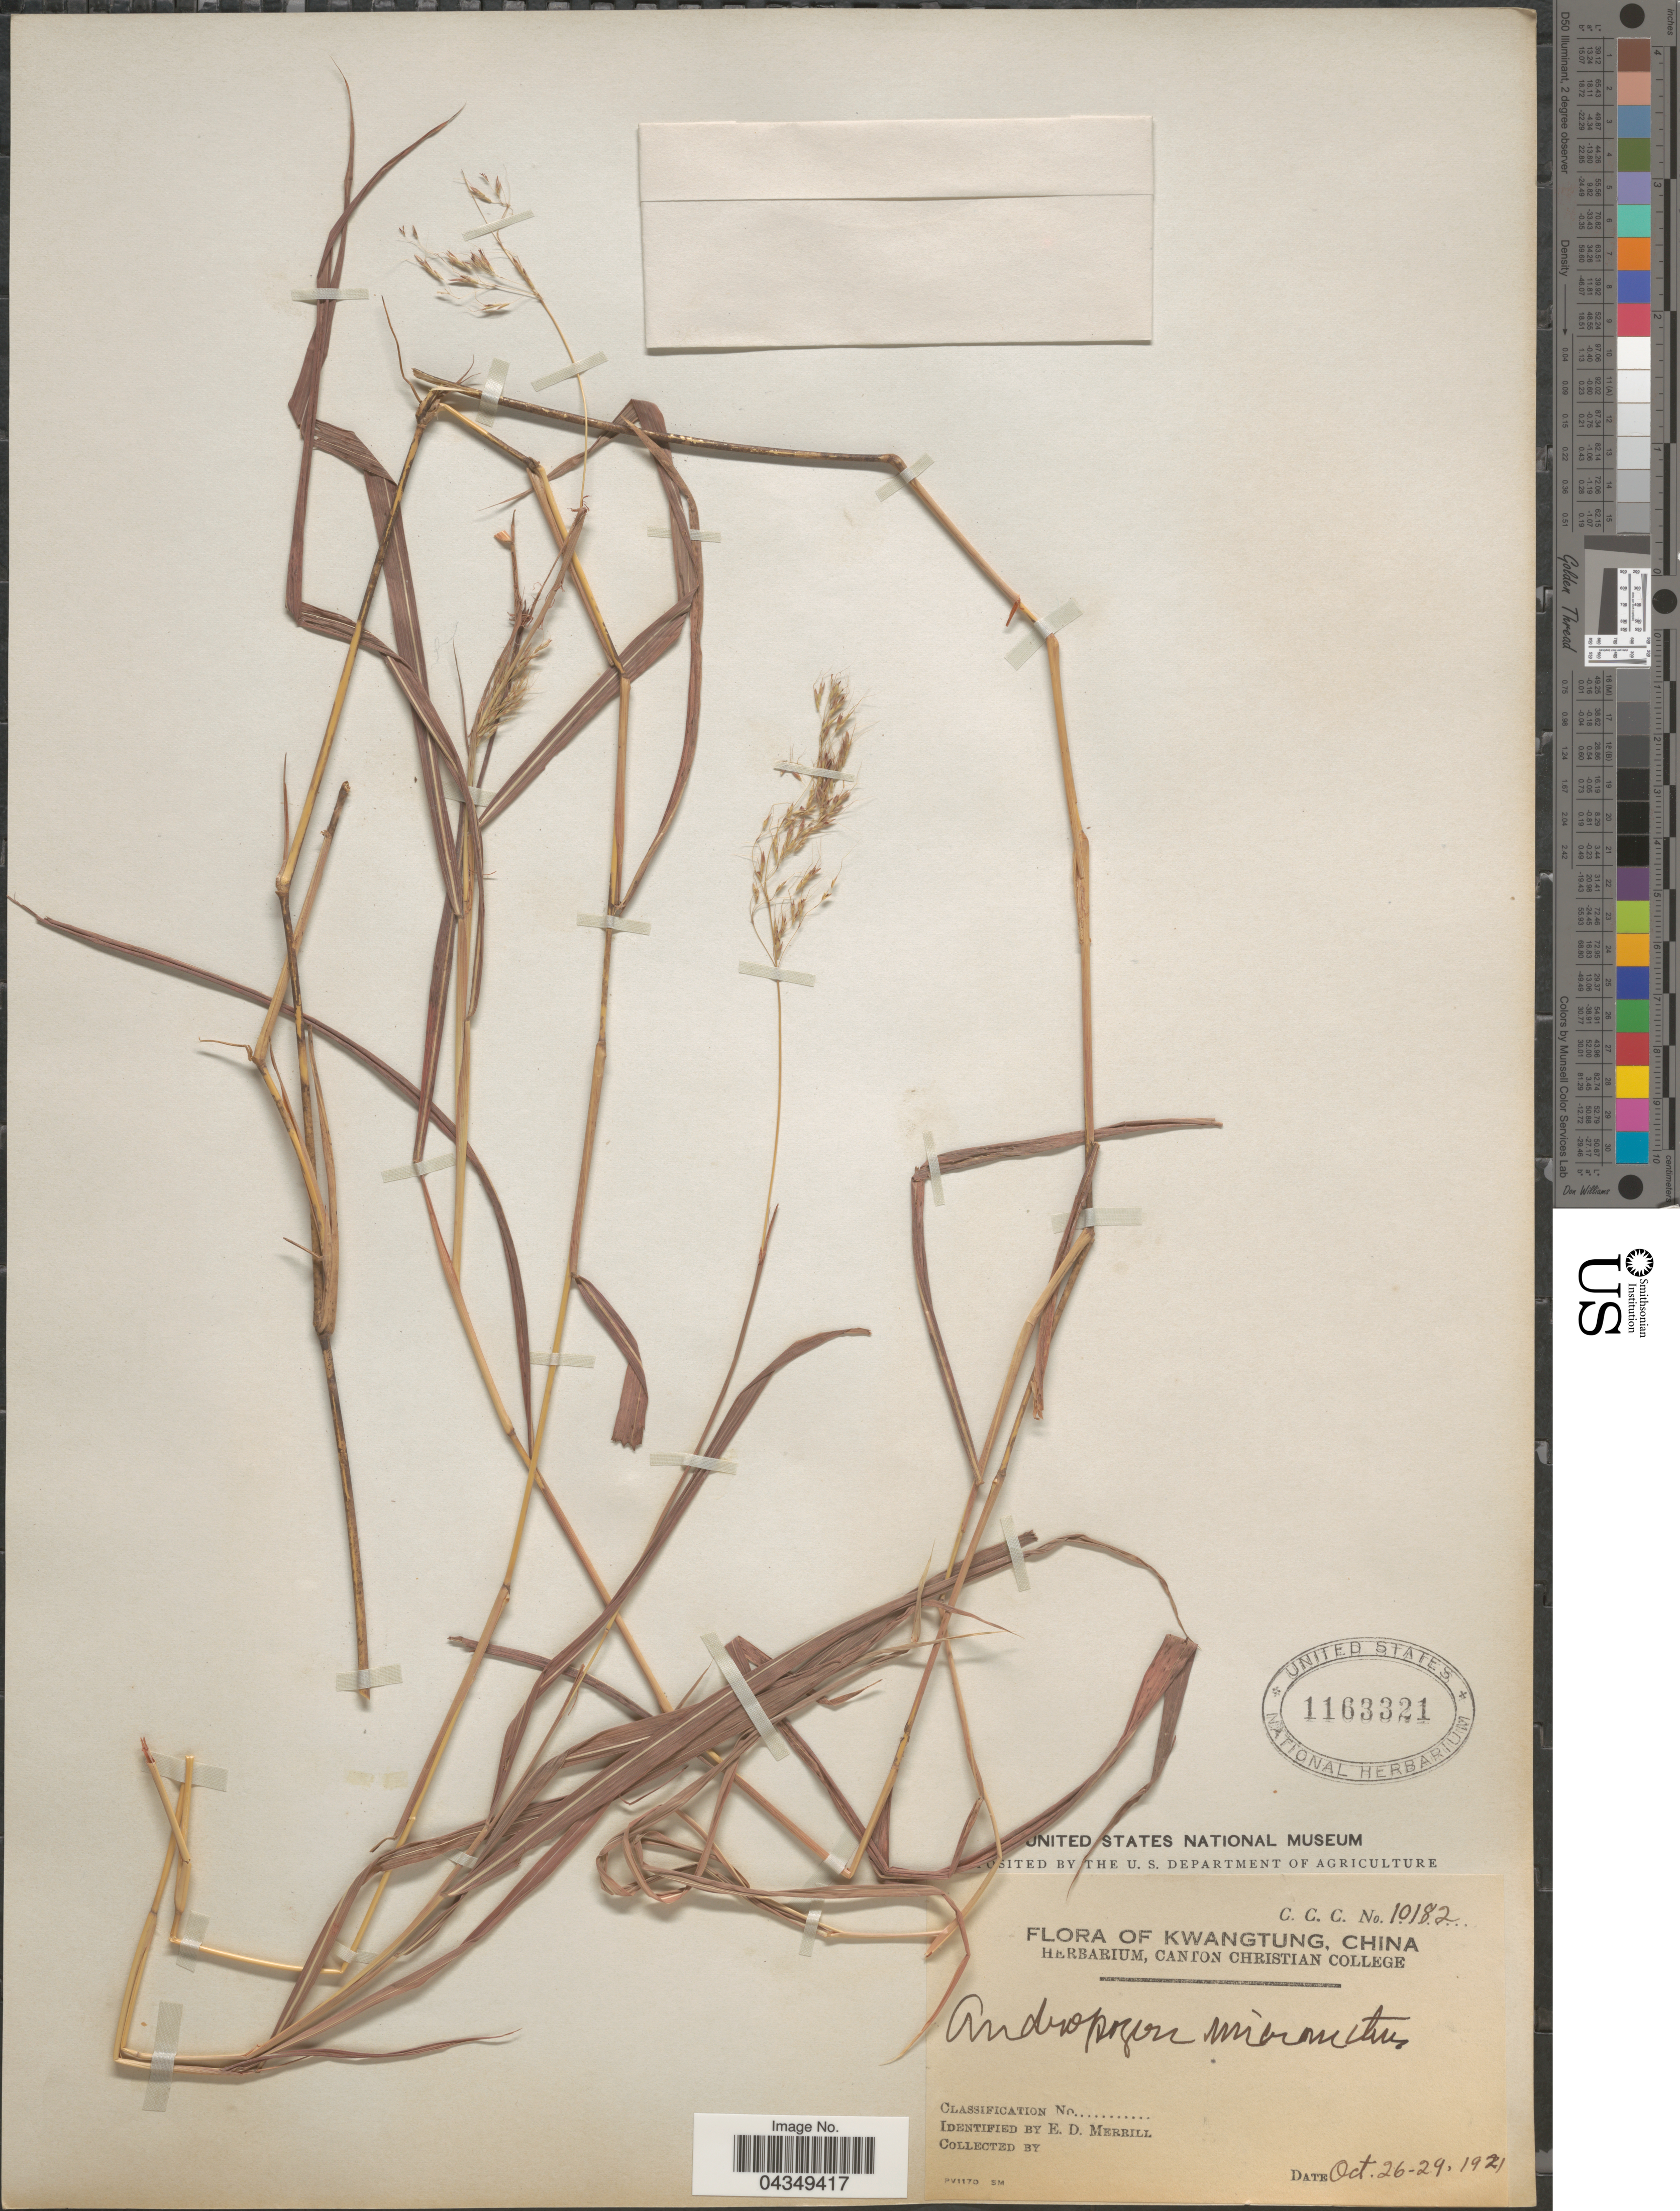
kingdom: Plantae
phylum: Tracheophyta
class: Liliopsida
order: Poales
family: Poaceae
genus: Capillipedium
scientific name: Capillipedium assimile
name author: (Steud.) A. Camus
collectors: ex herb. Canton Christian College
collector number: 10182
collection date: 1921-10-26/1921-10-29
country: China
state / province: Guangdong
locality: Kwangtung.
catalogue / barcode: US 1163321